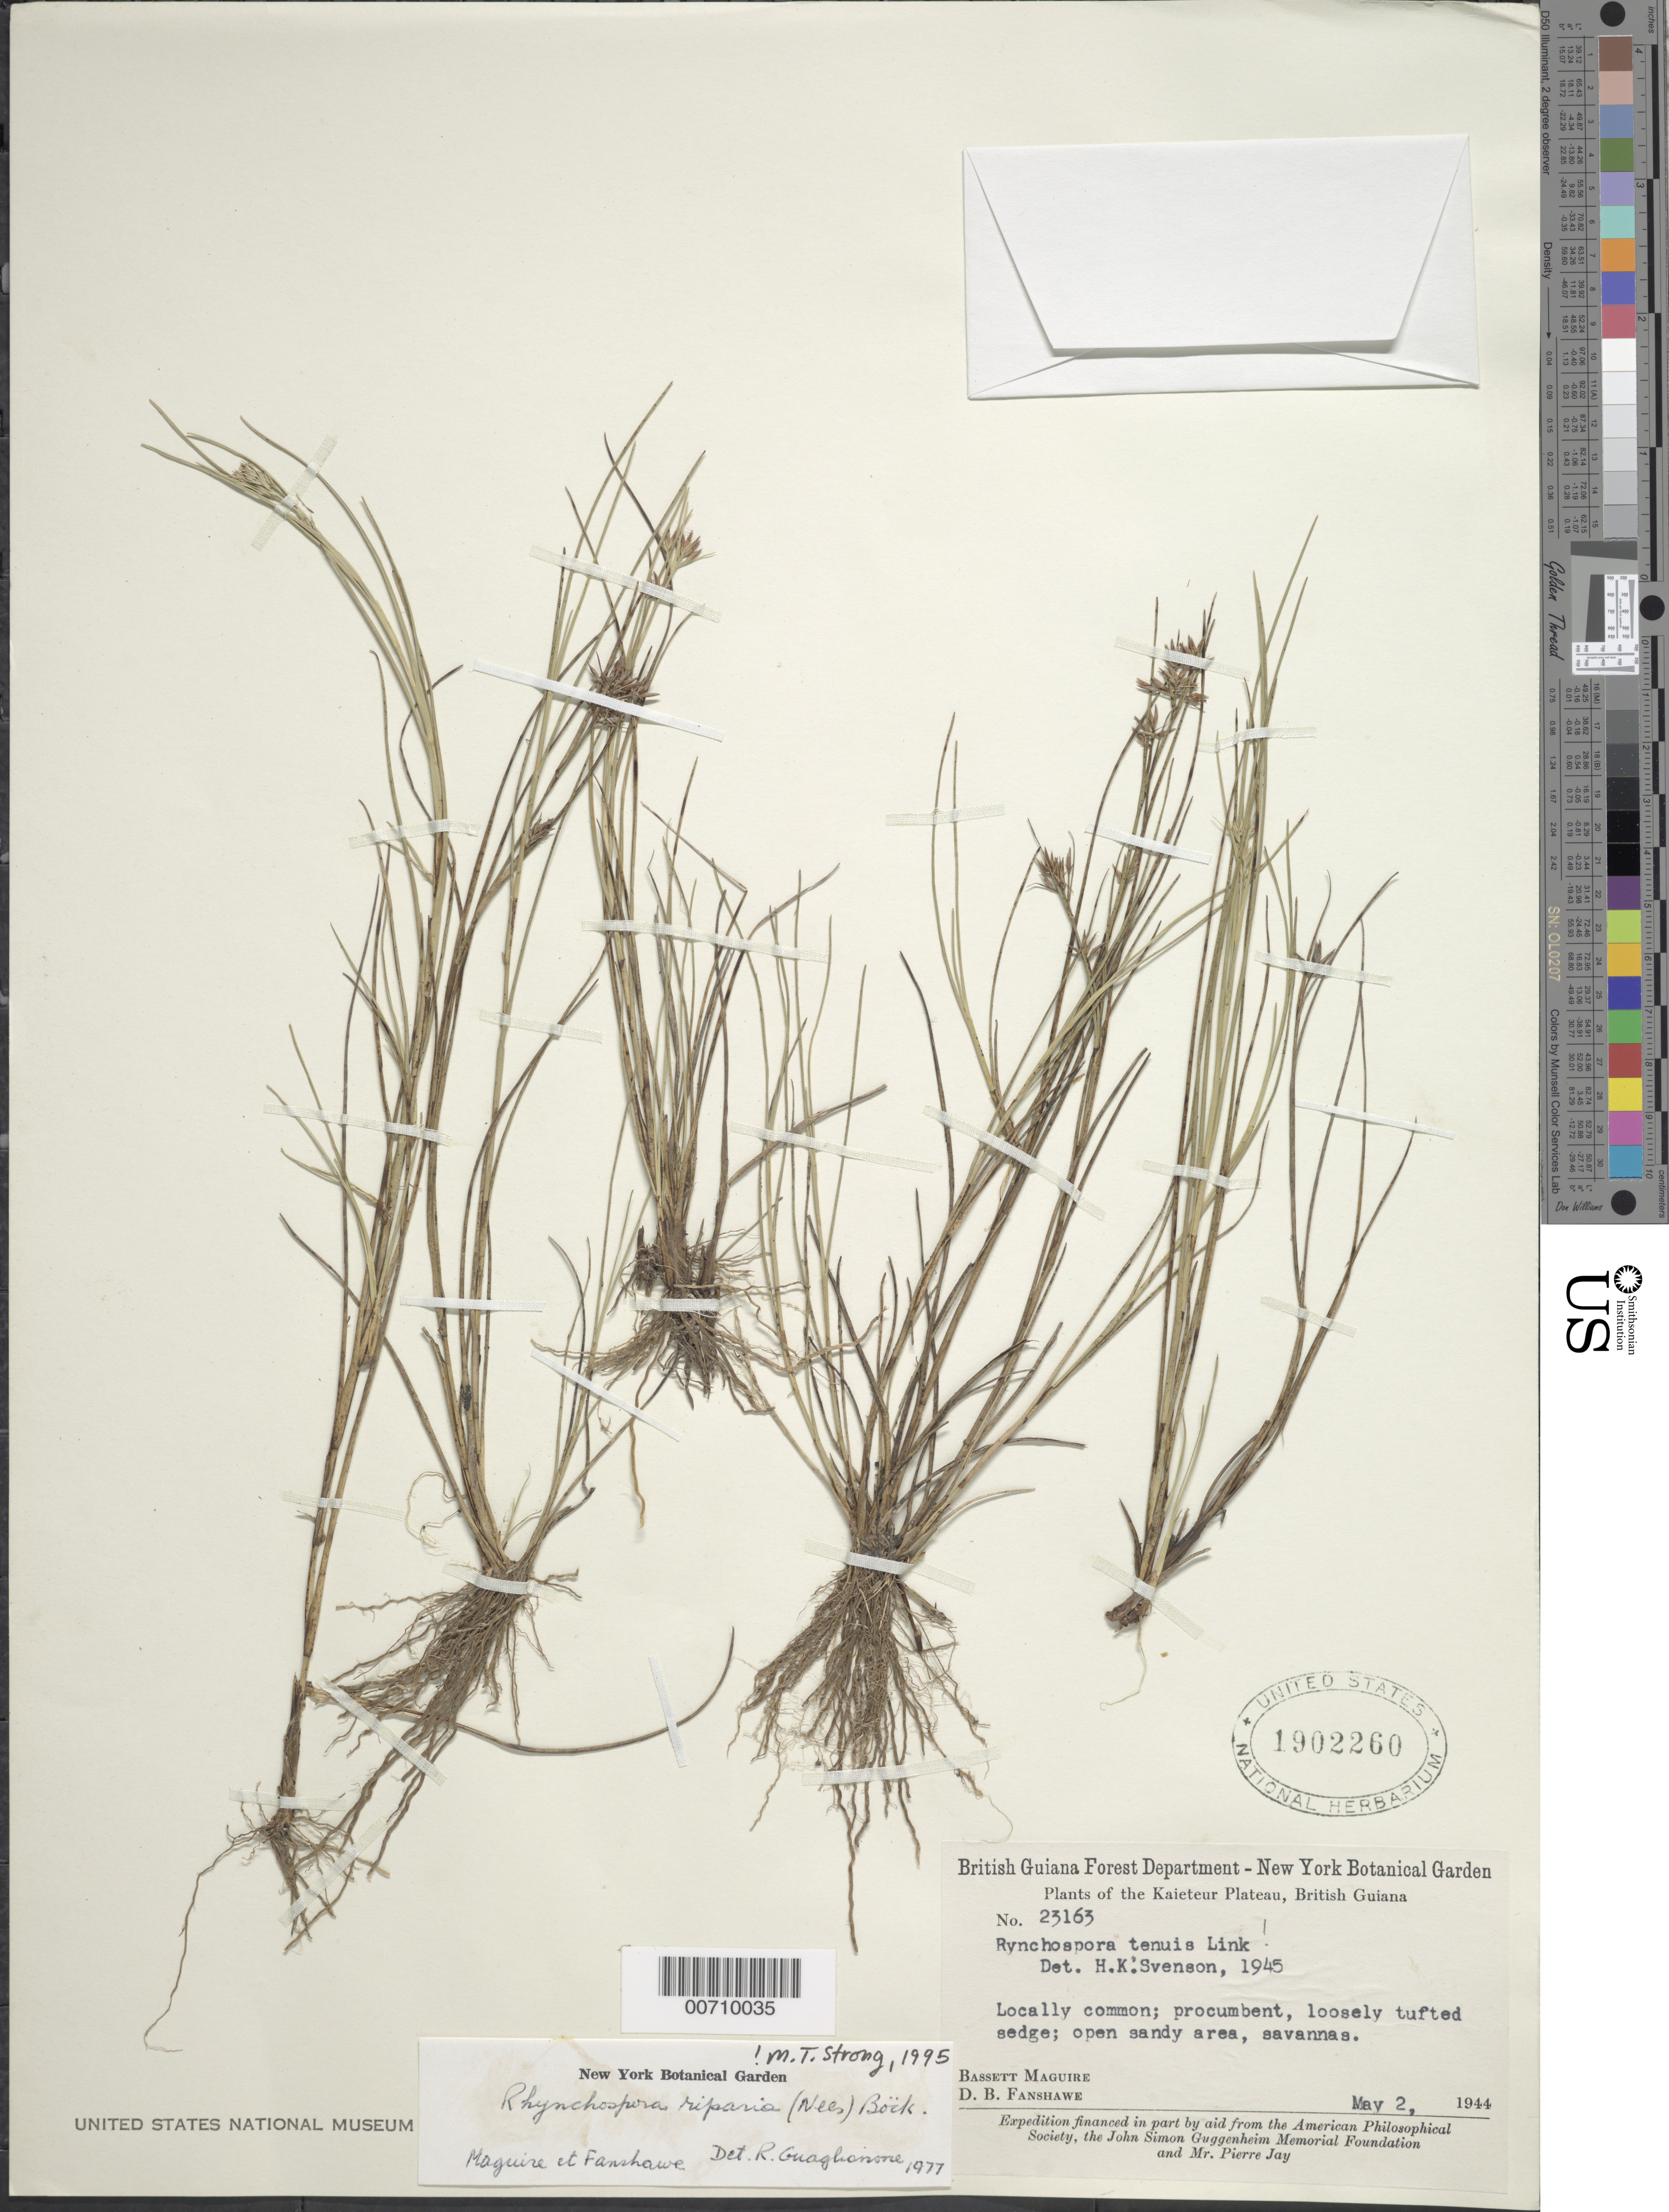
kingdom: Plantae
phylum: Tracheophyta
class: Liliopsida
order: Poales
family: Cyperaceae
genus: Rhynchospora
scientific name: Rhynchospora riparia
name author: (Nees) Boeckeler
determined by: Strong, M. T., (US), Smithsonian Institution - National Museum of Natural History (UNITED STATES)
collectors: B. Maguire & D. B. Fanshawe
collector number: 23163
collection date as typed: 2-May-44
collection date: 1944-05-02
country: Guyana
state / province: Potaro-Siparuni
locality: Kaieteur Plateau, Potaro River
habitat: Open sandy area, savannas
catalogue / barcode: US 1902260